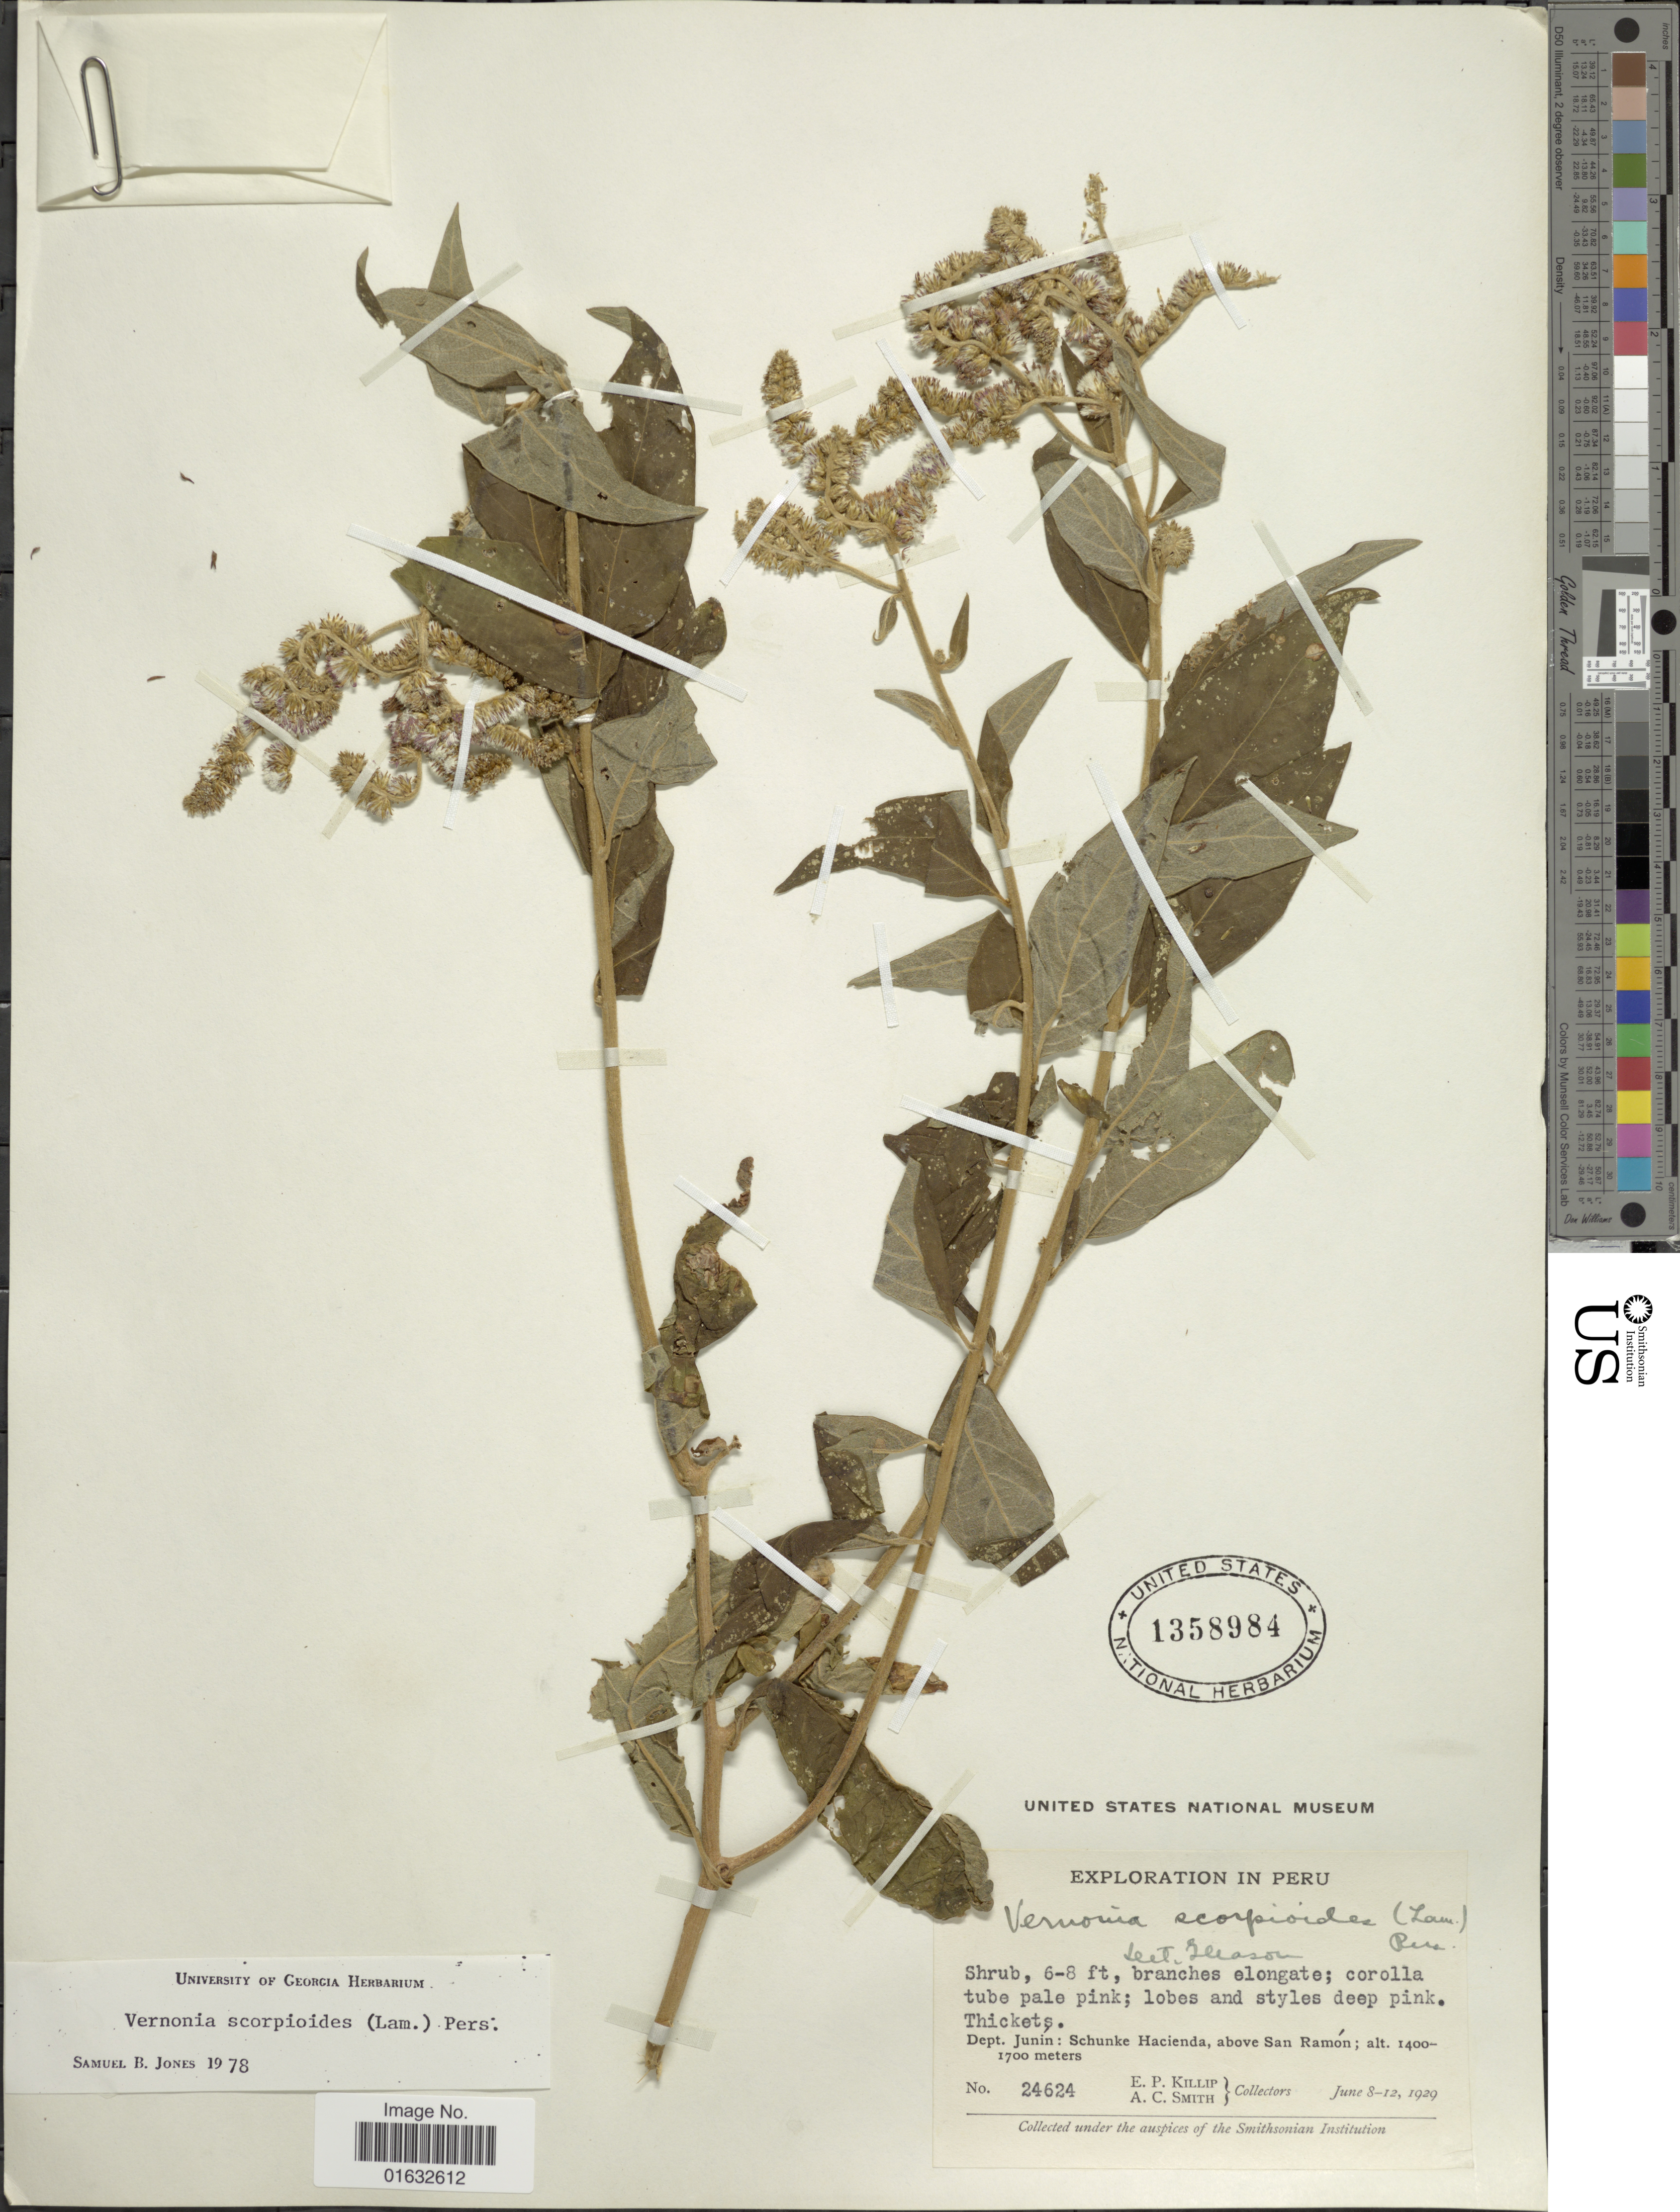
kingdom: Plantae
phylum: Tracheophyta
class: Magnoliopsida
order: Asterales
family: Asteraceae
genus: Cyrtocymura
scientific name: Cyrtocymura scorpioides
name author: (Lam.) H. Rob.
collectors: E. P. Killip & A. C. Smith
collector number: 24624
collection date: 1929-06-08/1929-06-12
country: Peru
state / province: Junín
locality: Schunke Hacienda, above San Ramon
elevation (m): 1400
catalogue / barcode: US 1358984